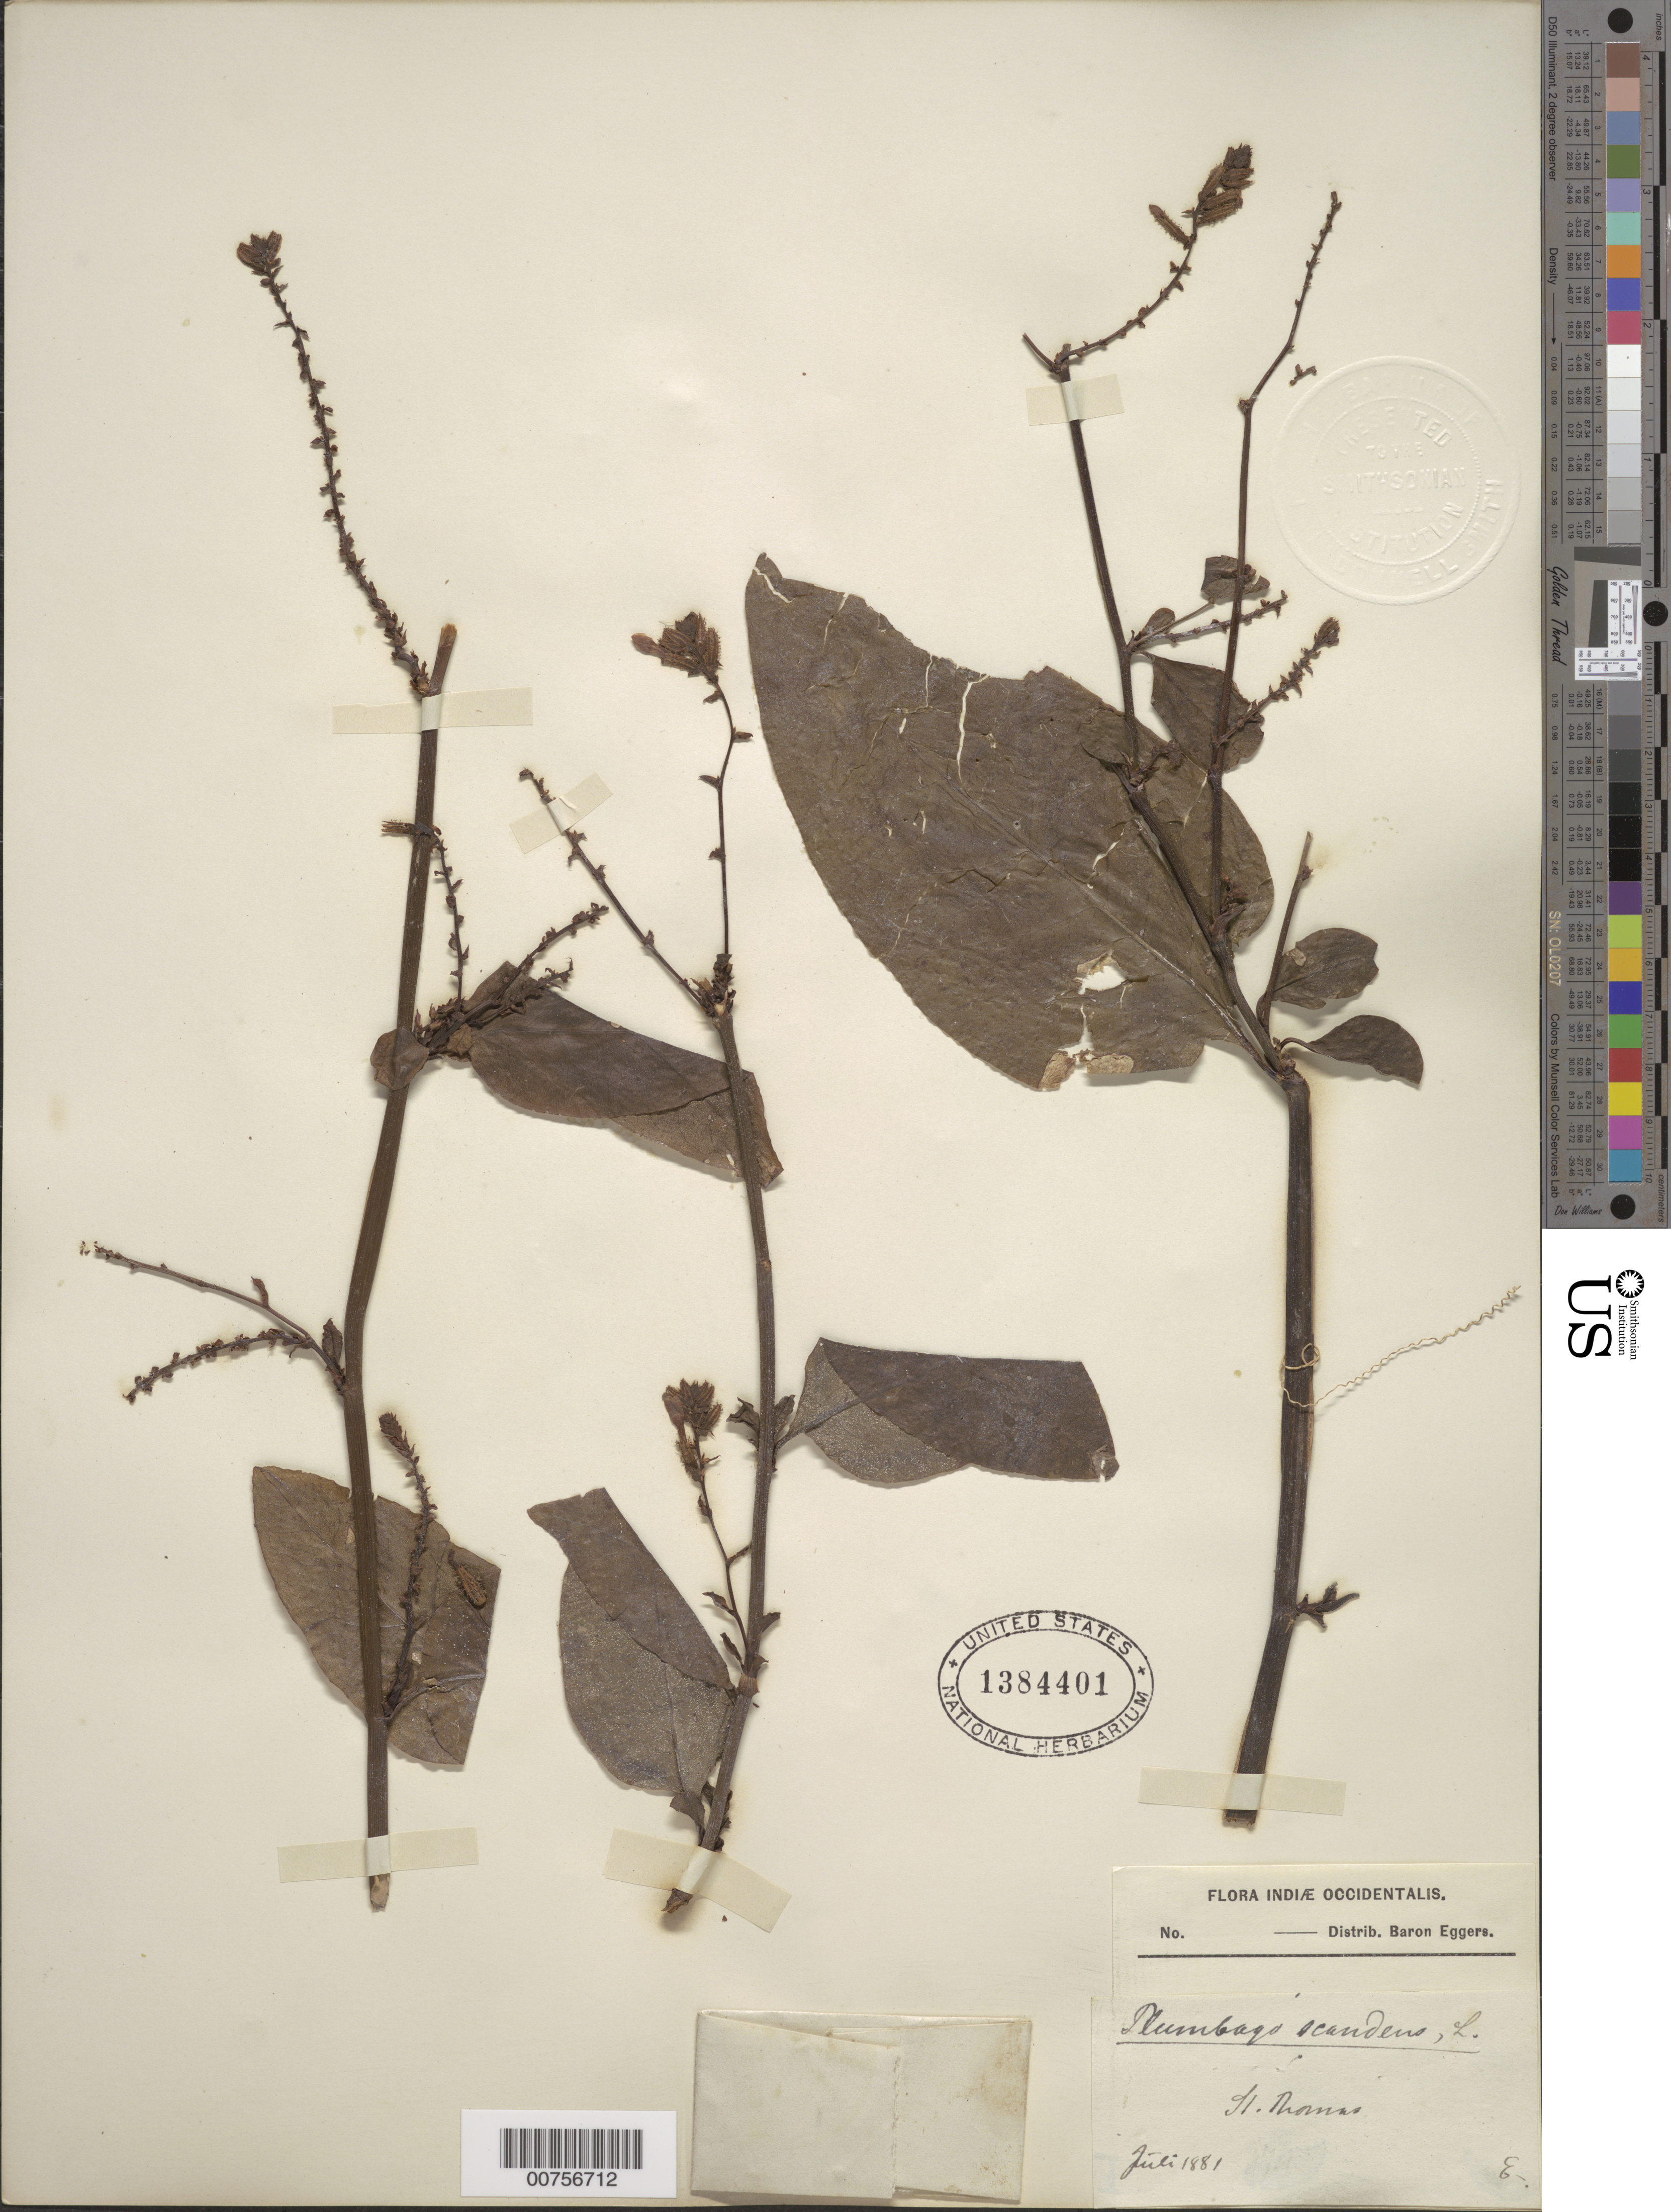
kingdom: Plantae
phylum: Tracheophyta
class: Magnoliopsida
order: Caryophyllales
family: Plumbaginaceae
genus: Plumbago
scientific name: Plumbago scandens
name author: L.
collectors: H. F. A. von Eggers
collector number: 474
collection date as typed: Jul 1881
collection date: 1881-07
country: U.S. Virgin Islands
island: St. Thomas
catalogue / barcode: US 1384401